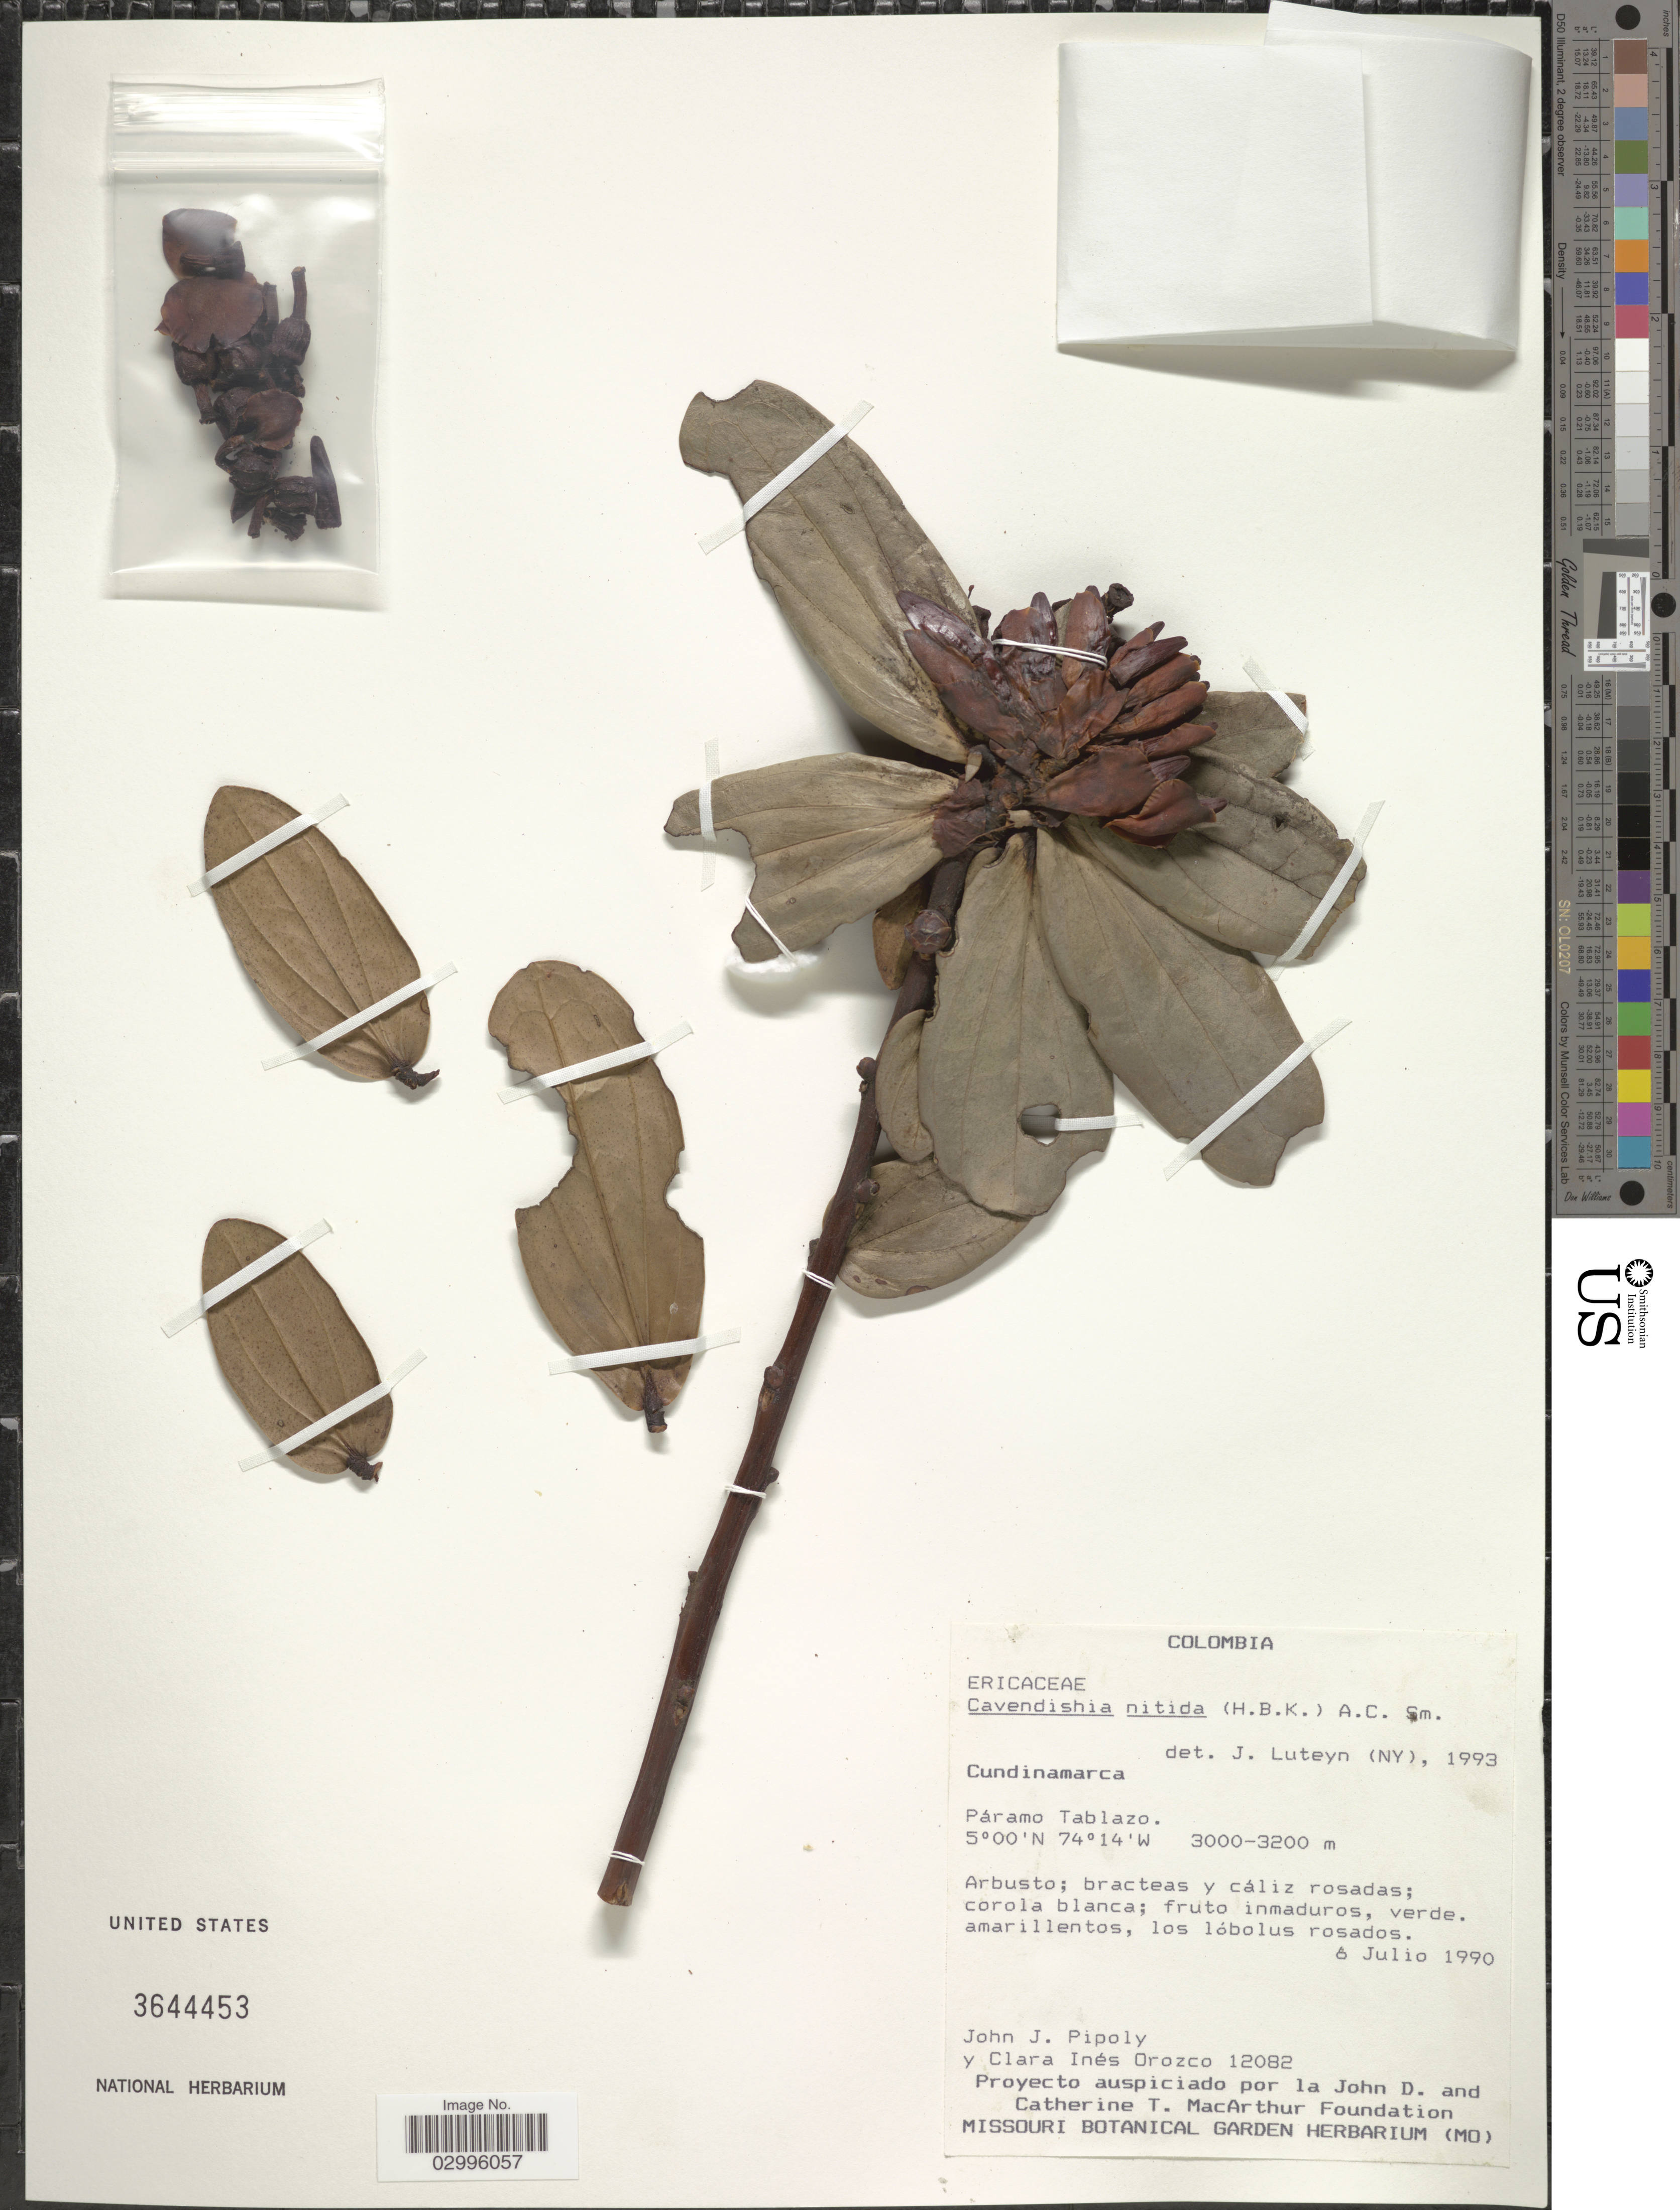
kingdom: Plantae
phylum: Tracheophyta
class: Magnoliopsida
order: Ericales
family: Ericaceae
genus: Cavendishia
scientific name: Cavendishia nitida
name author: (Kunth) A.C. Sm.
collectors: J. J. Pipoly & C. I. Orozco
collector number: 12082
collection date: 1990-07-06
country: Colombia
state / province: Cundinamarca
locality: Páramo Tablazo.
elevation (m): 3000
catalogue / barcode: US 3644453